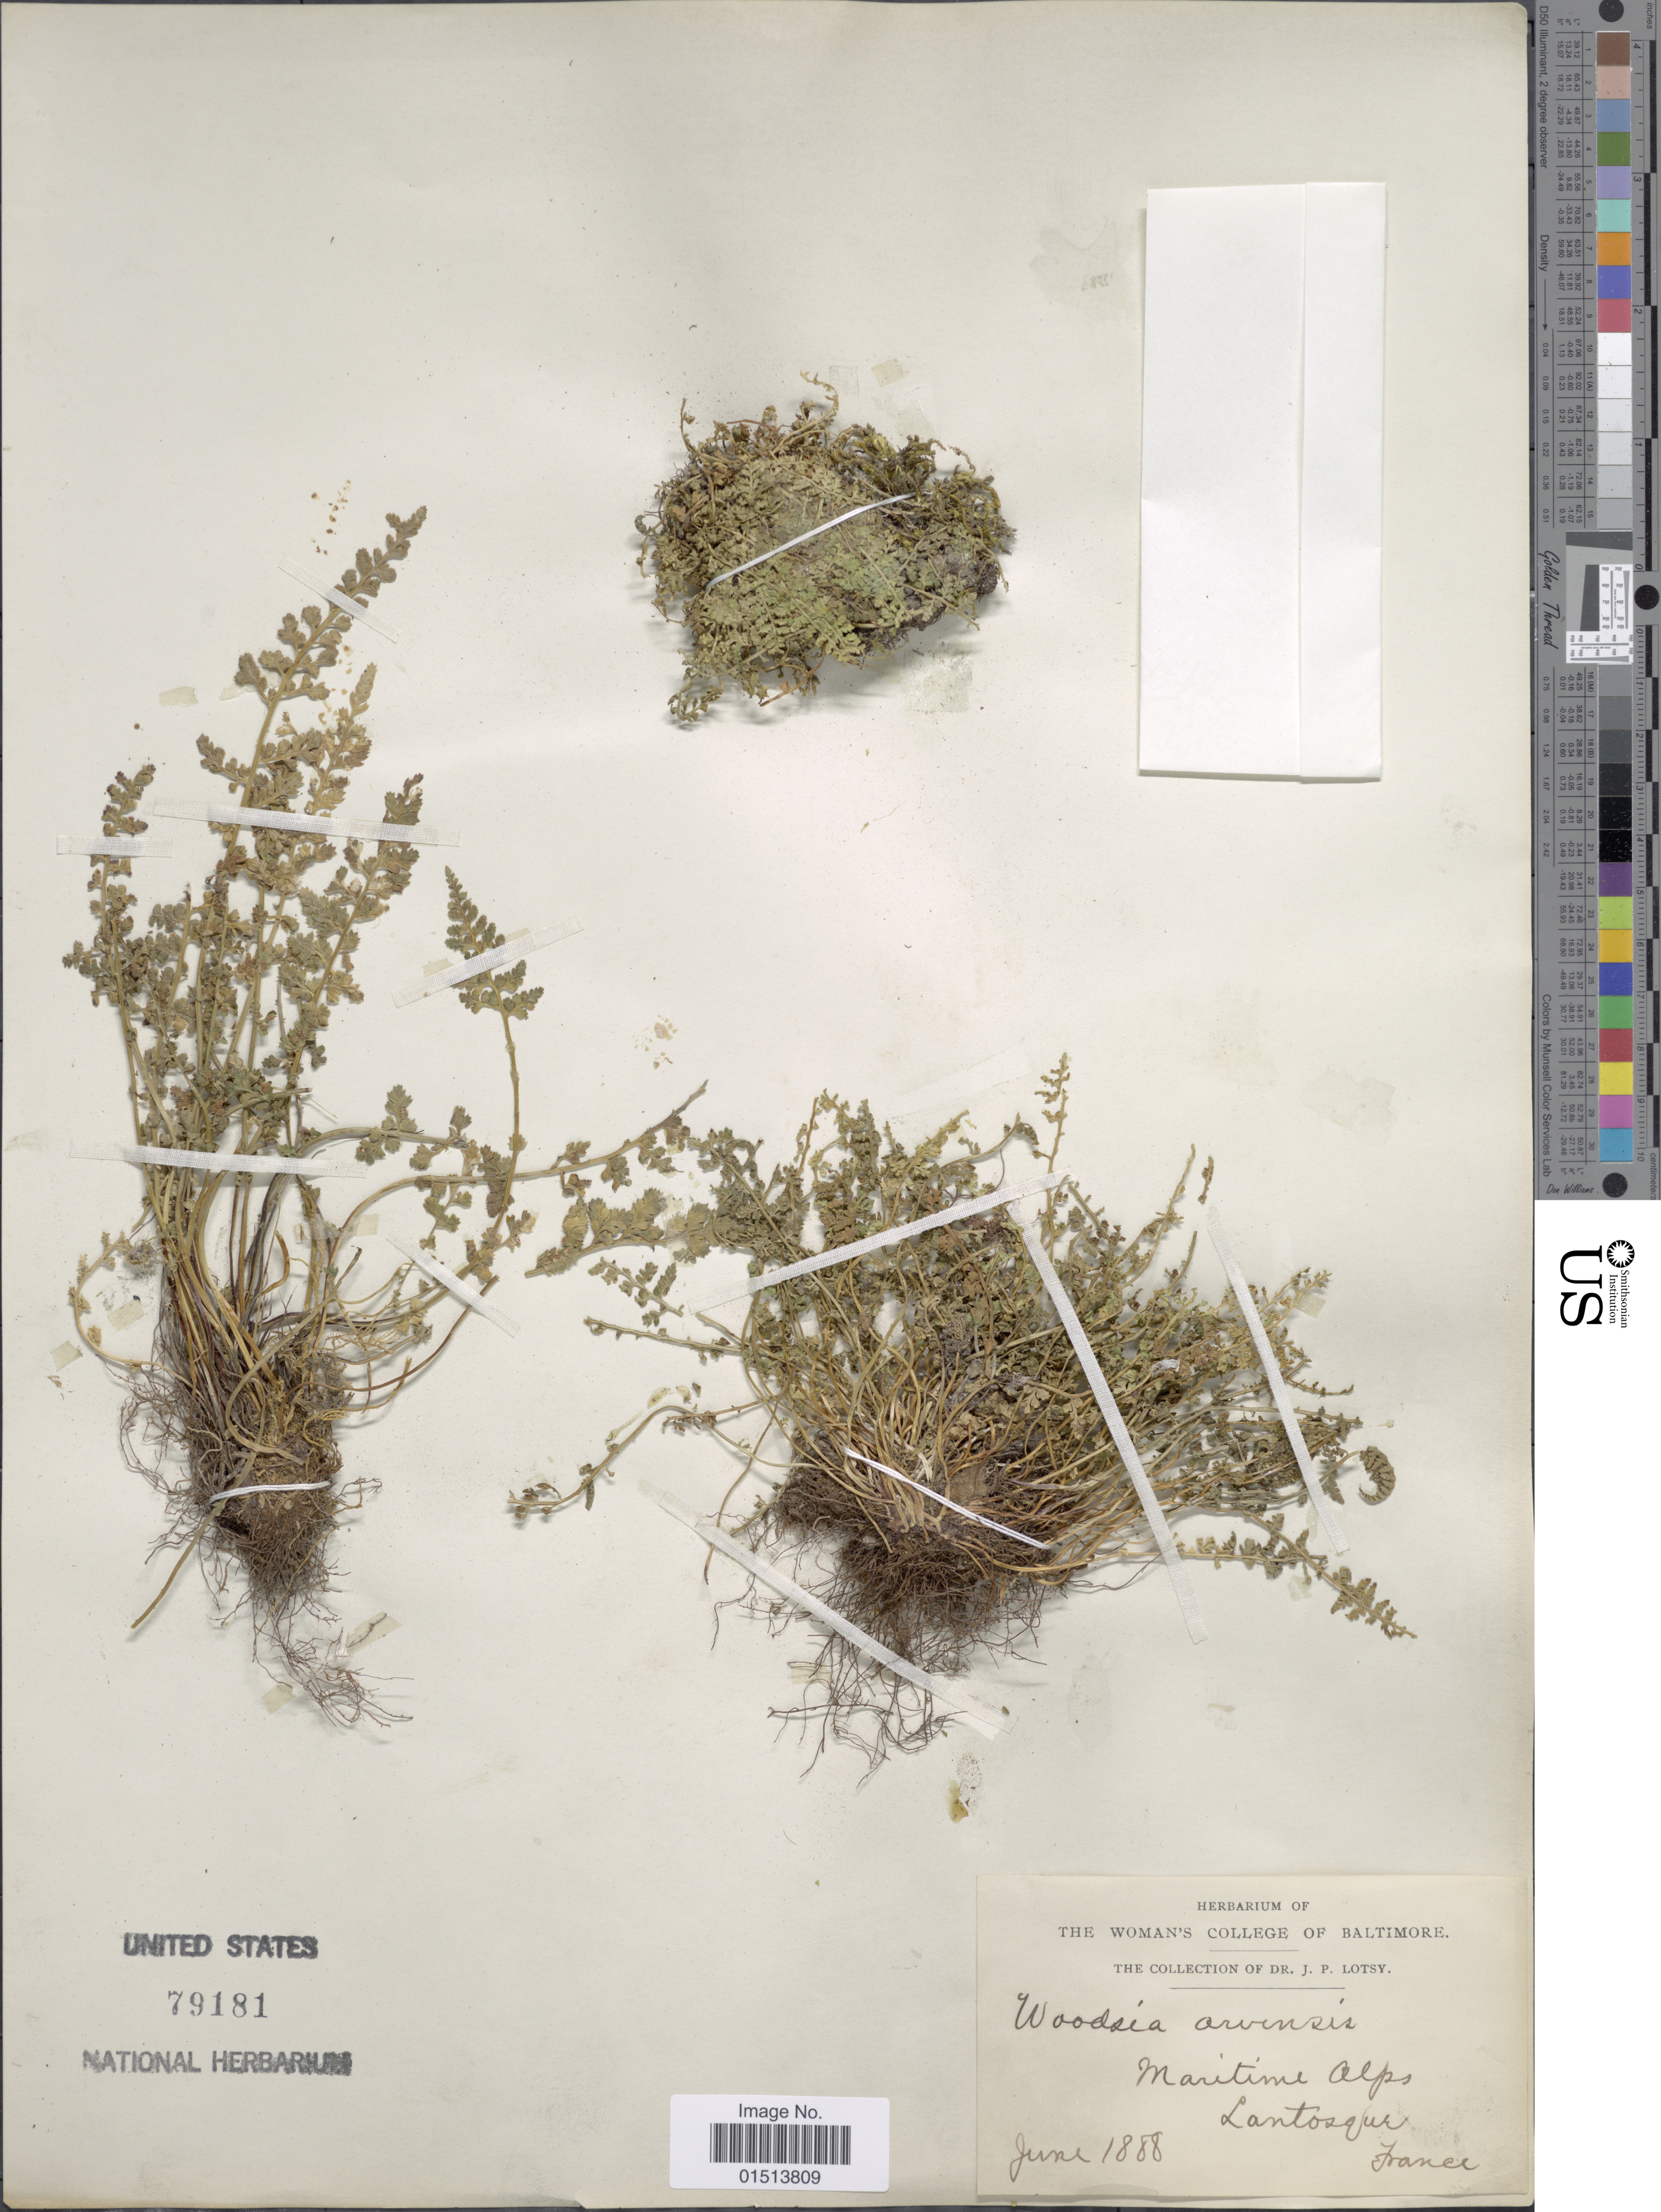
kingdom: Plantae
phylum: Tracheophyta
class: Polypodiopsida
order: Polypodiales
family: Aspleniaceae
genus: Asplenium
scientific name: Asplenium fontanum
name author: (L.) Bernh.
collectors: J. Lotsy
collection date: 1888-06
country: France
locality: Maritime Alpes, Lantosque.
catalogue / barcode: US 79181